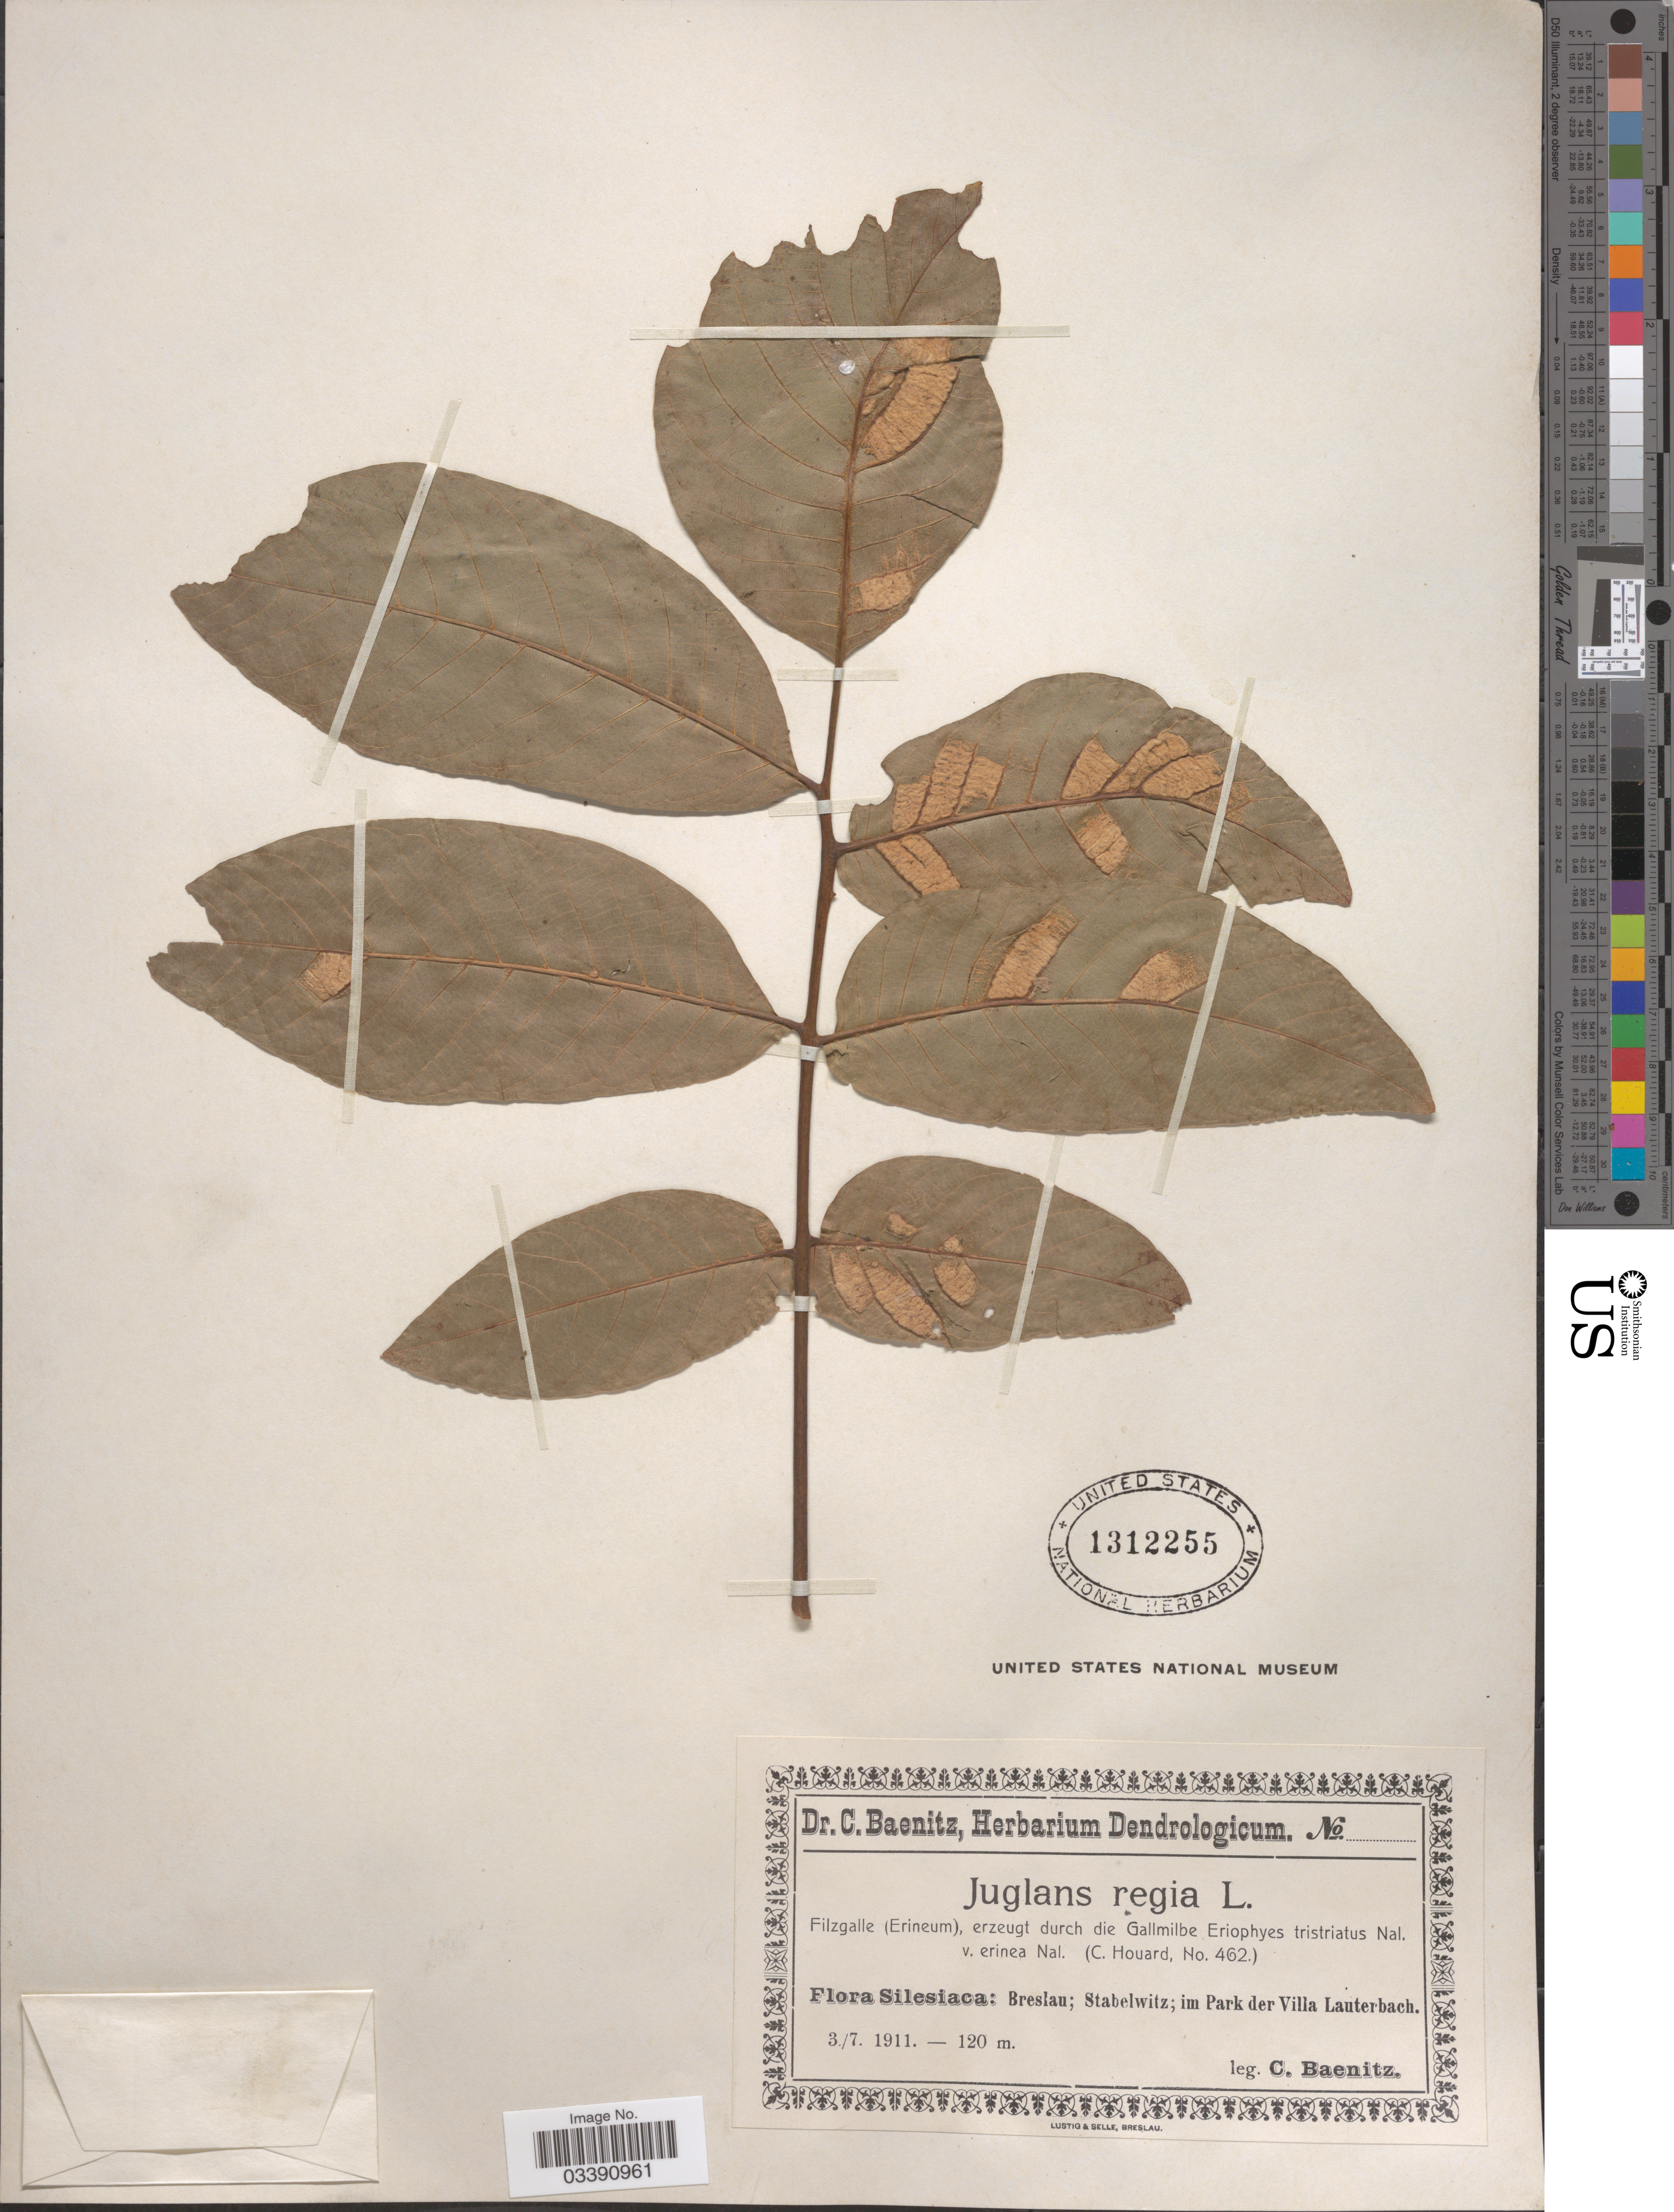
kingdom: Plantae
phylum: Tracheophyta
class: Magnoliopsida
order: Fagales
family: Juglandaceae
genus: Juglans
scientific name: Juglans regia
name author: L.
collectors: C. G. Baenitz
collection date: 1911-07-03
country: Poland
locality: Silesiaca: Breslau; Stabelwitz; im Park der Villa Lauterbach.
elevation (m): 120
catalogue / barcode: US 1312255